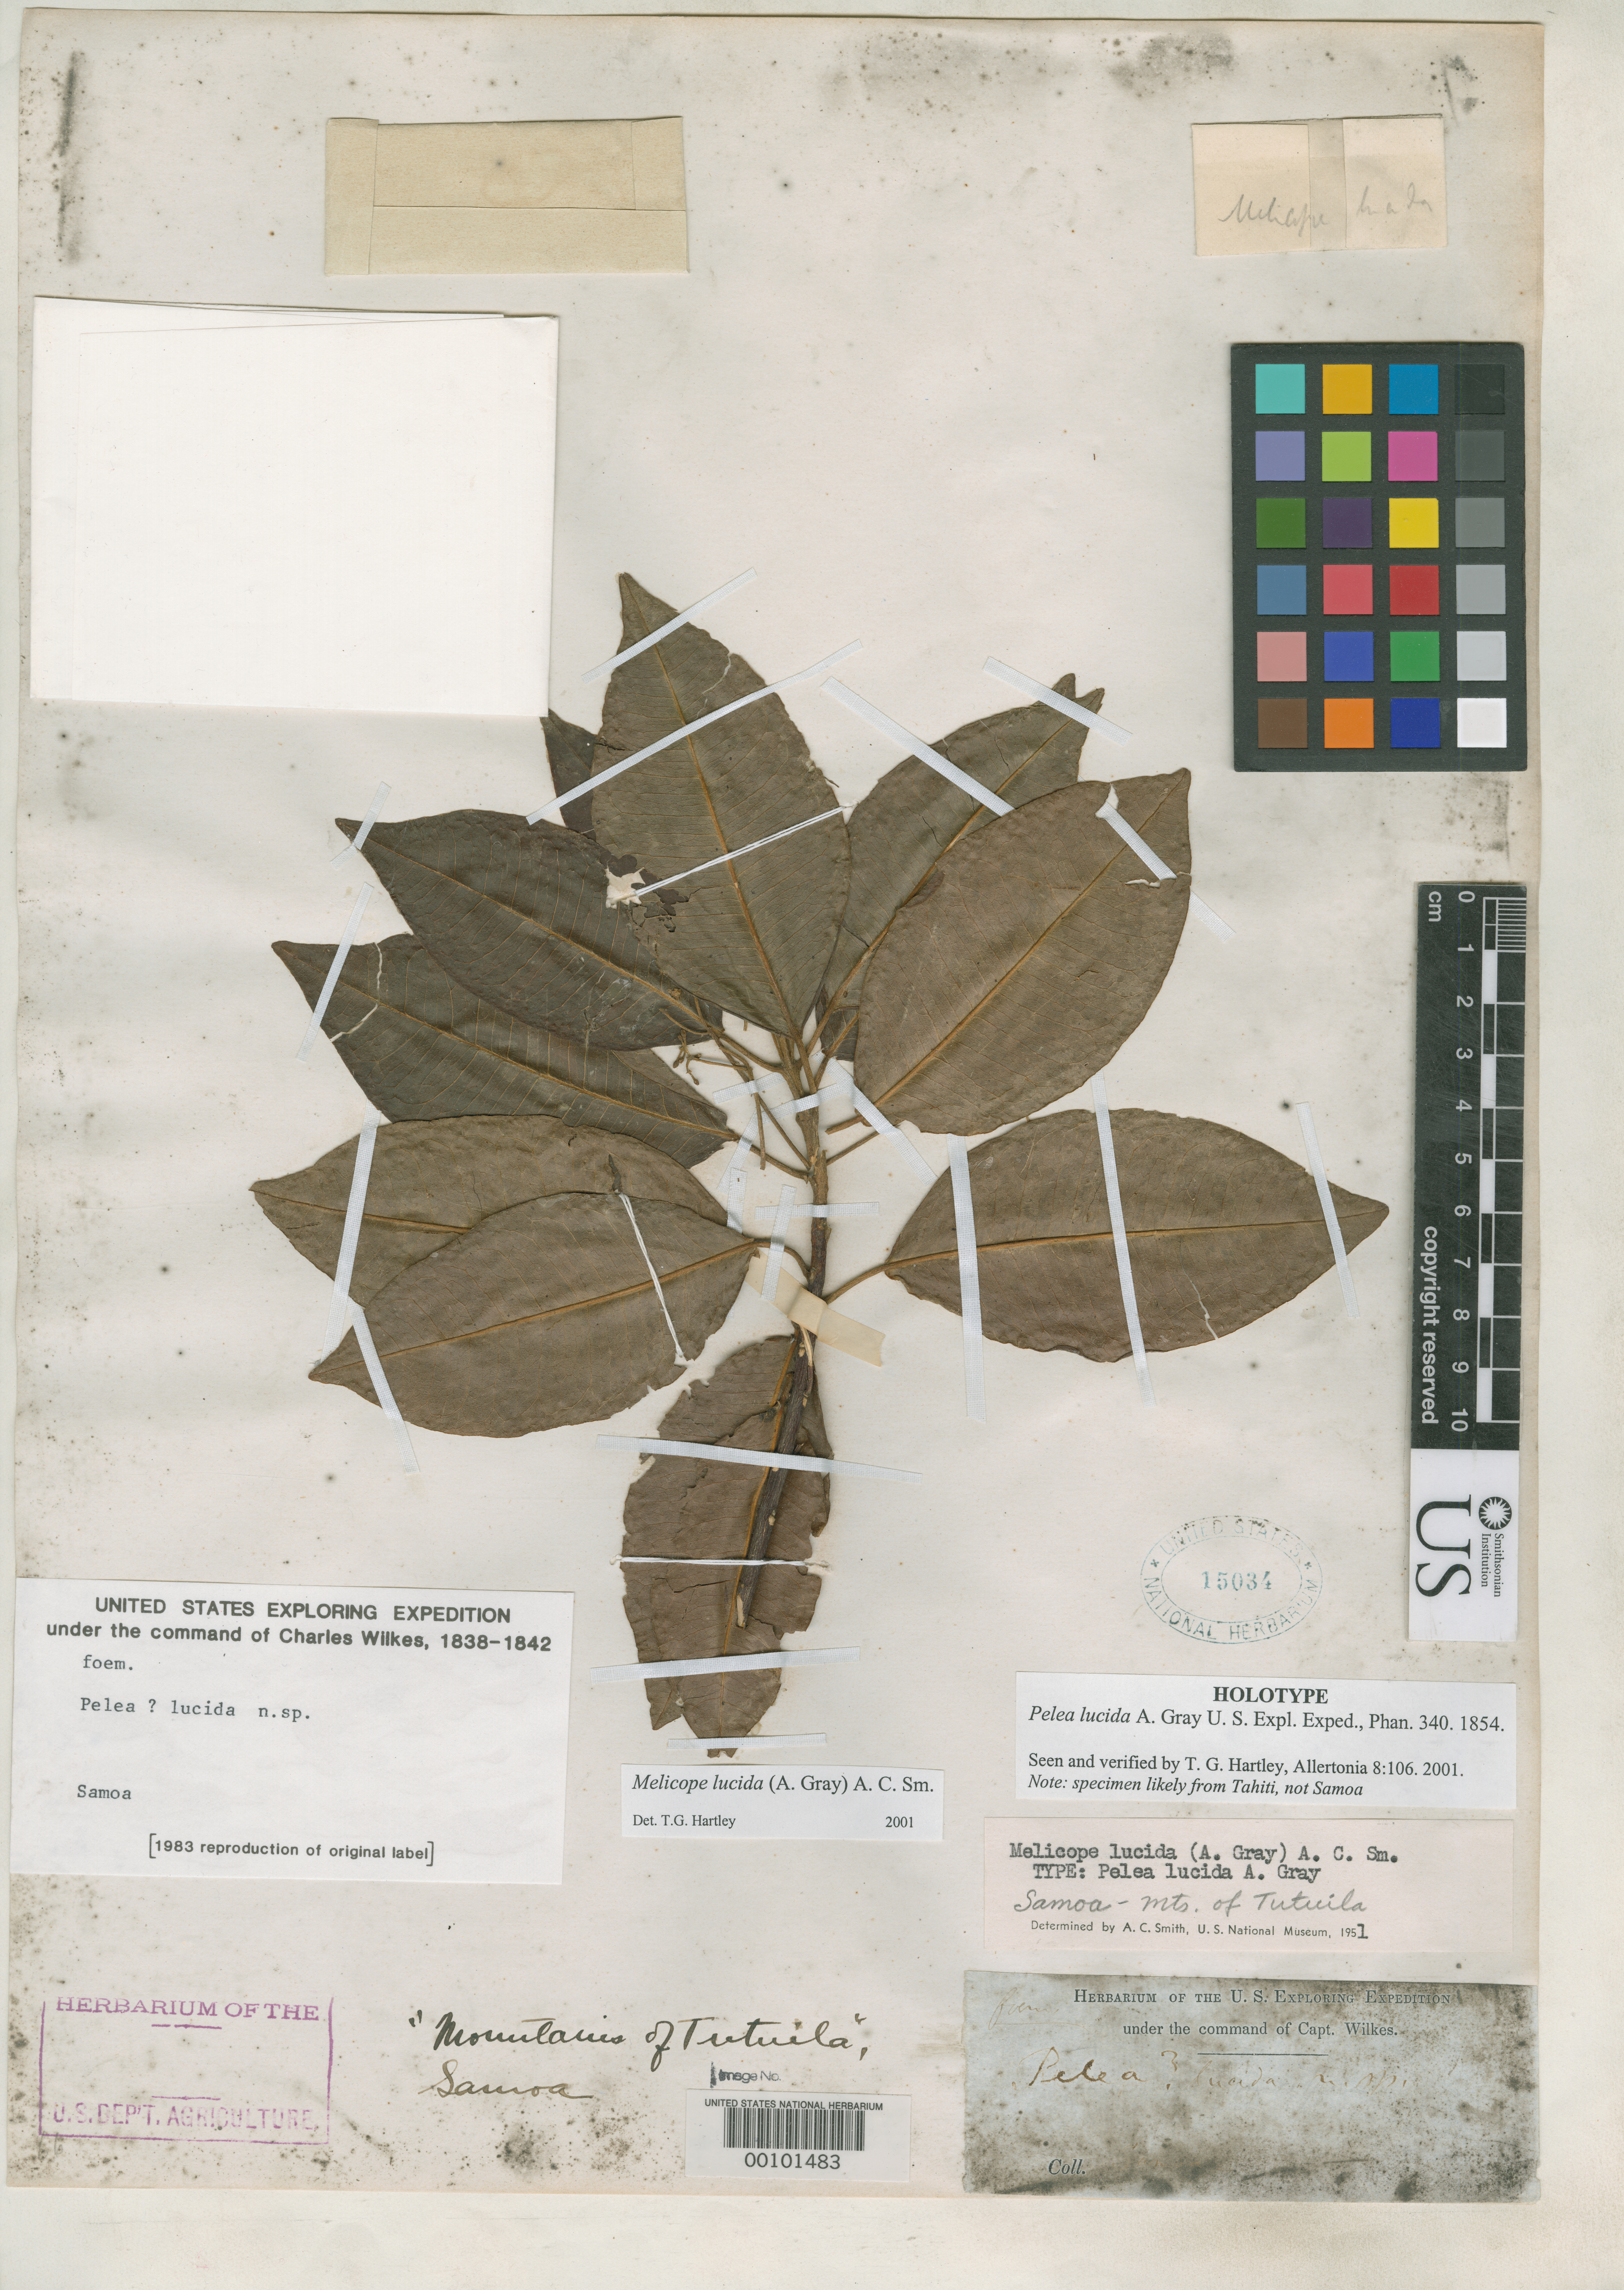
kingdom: Plantae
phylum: Tracheophyta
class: Magnoliopsida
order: Sapindales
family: Rutaceae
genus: Pelea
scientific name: Pelea lucida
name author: A. Gray in Wilkes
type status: Holotype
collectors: Wilkes Explor. Exped.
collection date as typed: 1838 to -- --- 1842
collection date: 1838/1842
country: American Samoa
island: Tutua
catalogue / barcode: US 15034